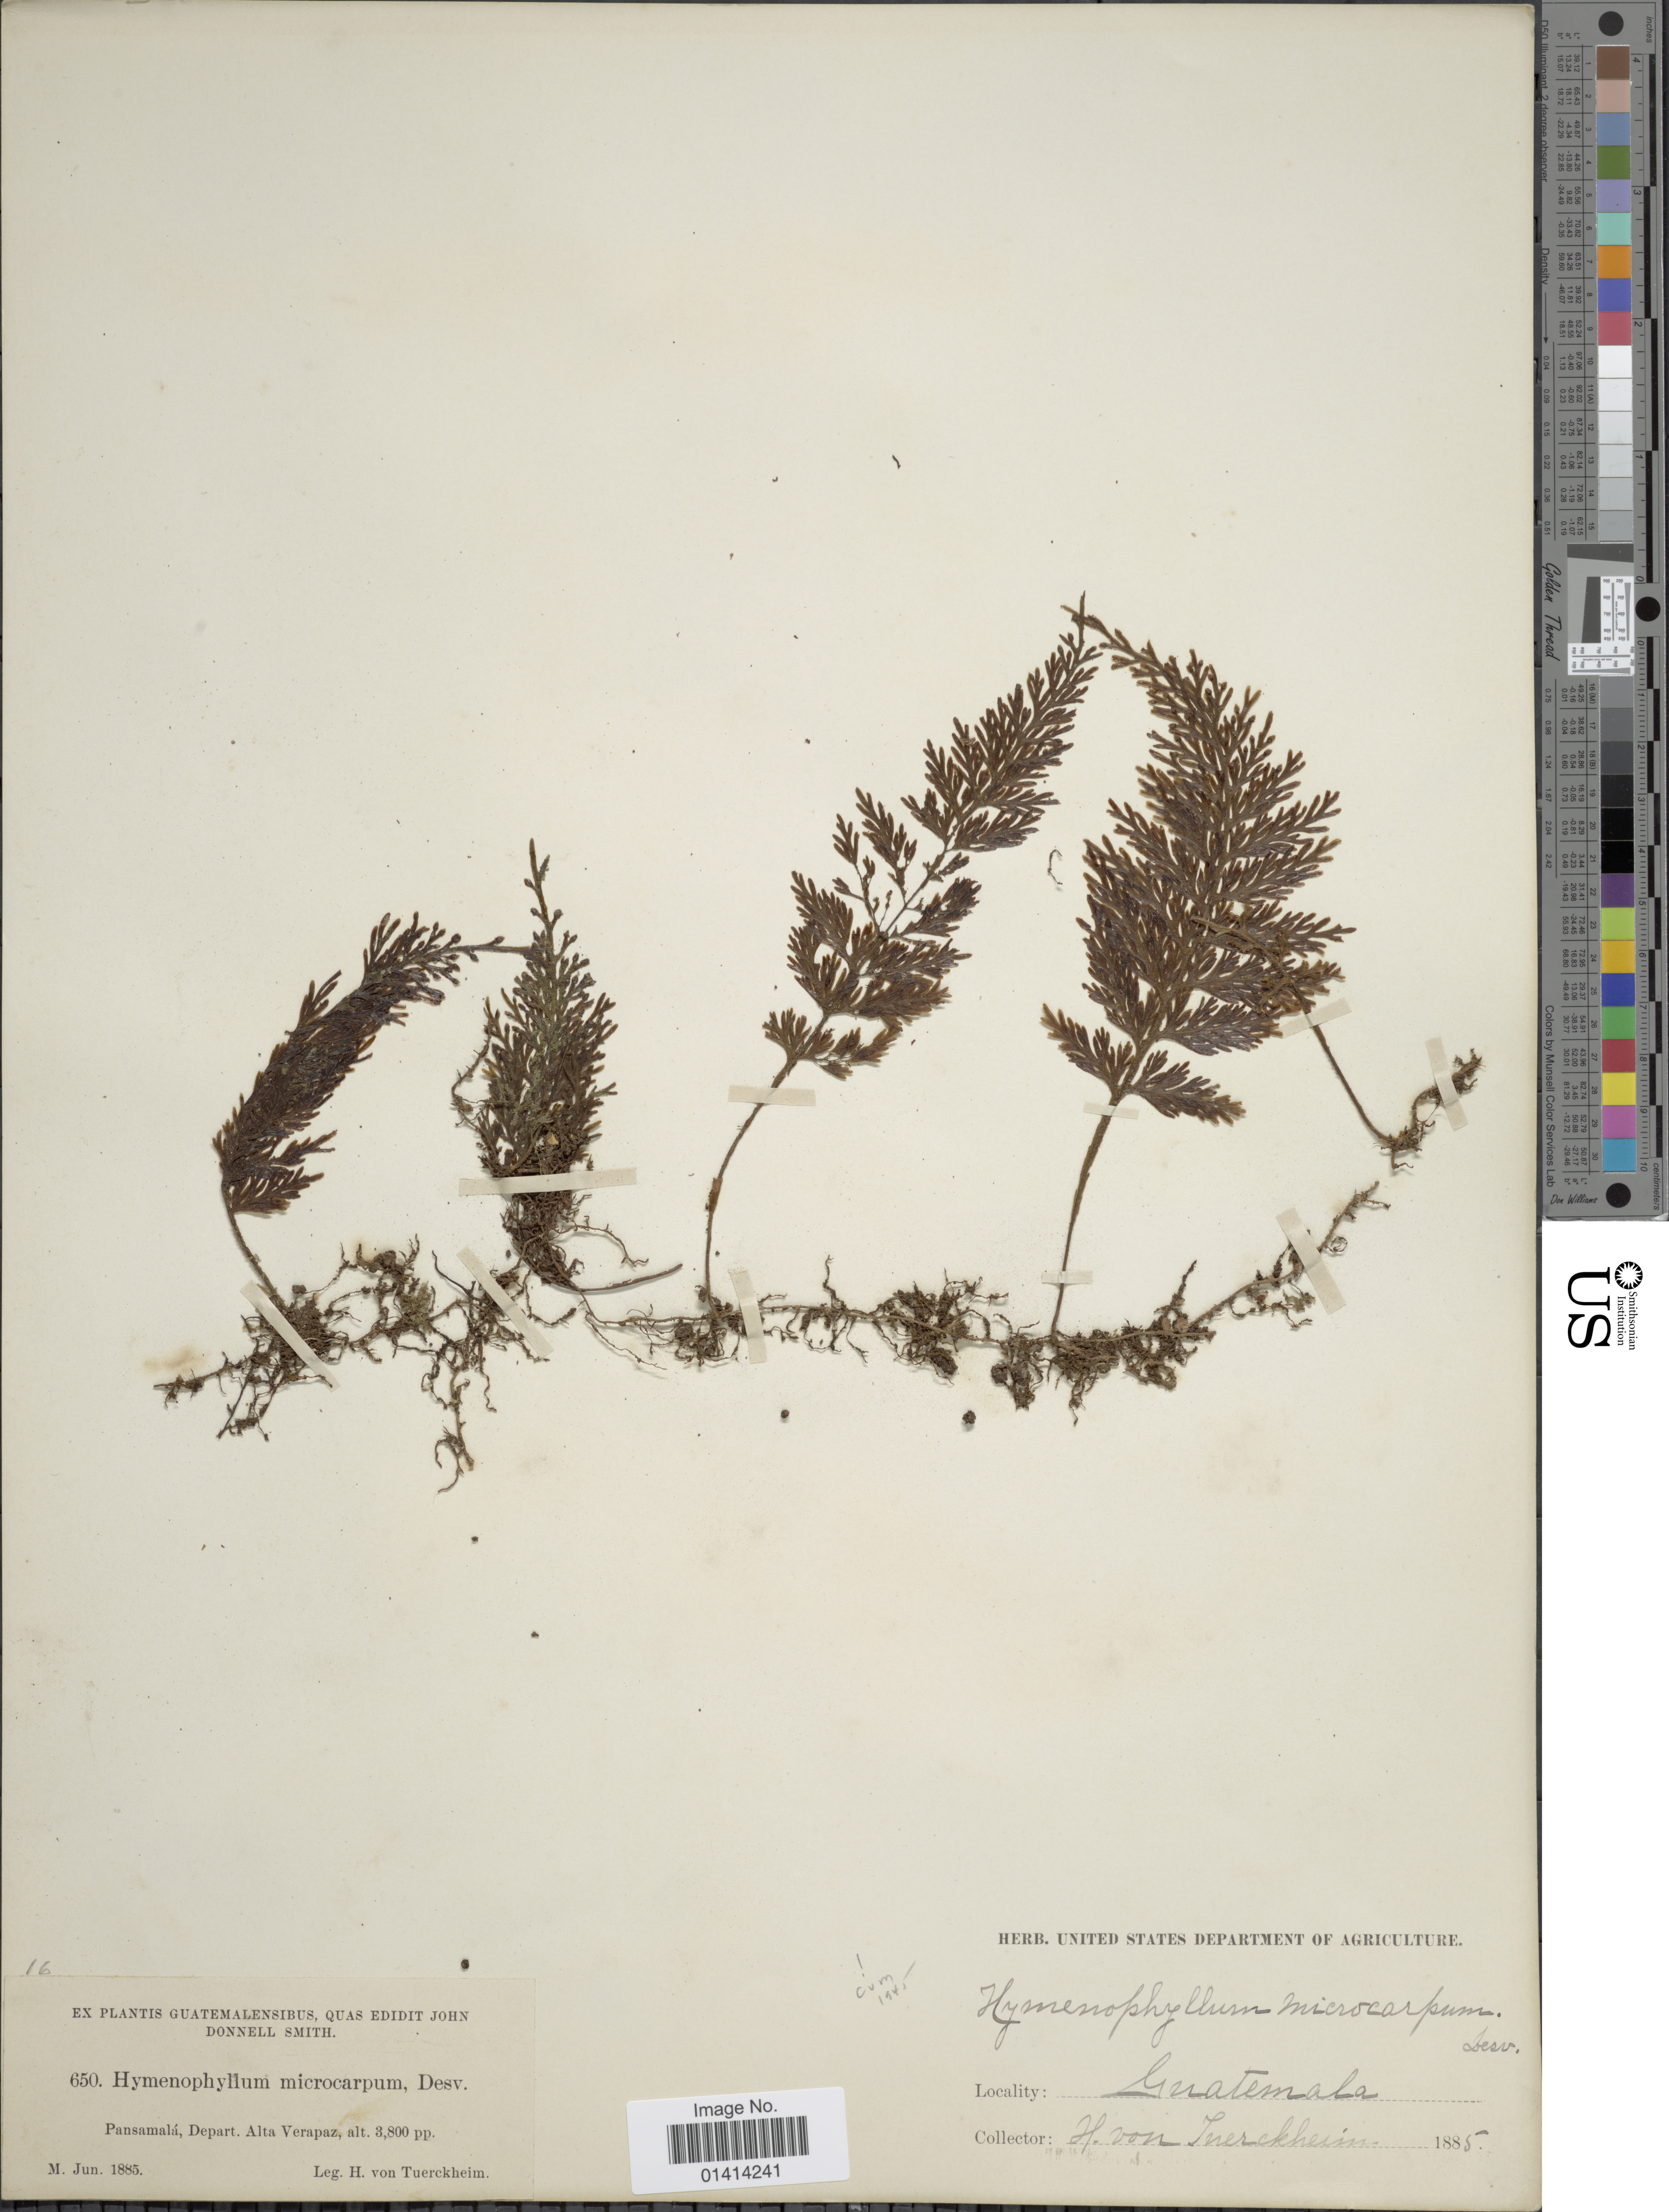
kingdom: Plantae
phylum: Tracheophyta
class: Polypodiopsida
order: Hymenophyllales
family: Hymenophyllaceae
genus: Hymenophyllum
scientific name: Hymenophyllum microcarpum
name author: (Desv.) Lellinger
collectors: H. von Türckheim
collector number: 650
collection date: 1885-06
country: Guatemala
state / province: Alta Verapaz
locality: Pansamalá, Depart Alta Verapaz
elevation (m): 1158